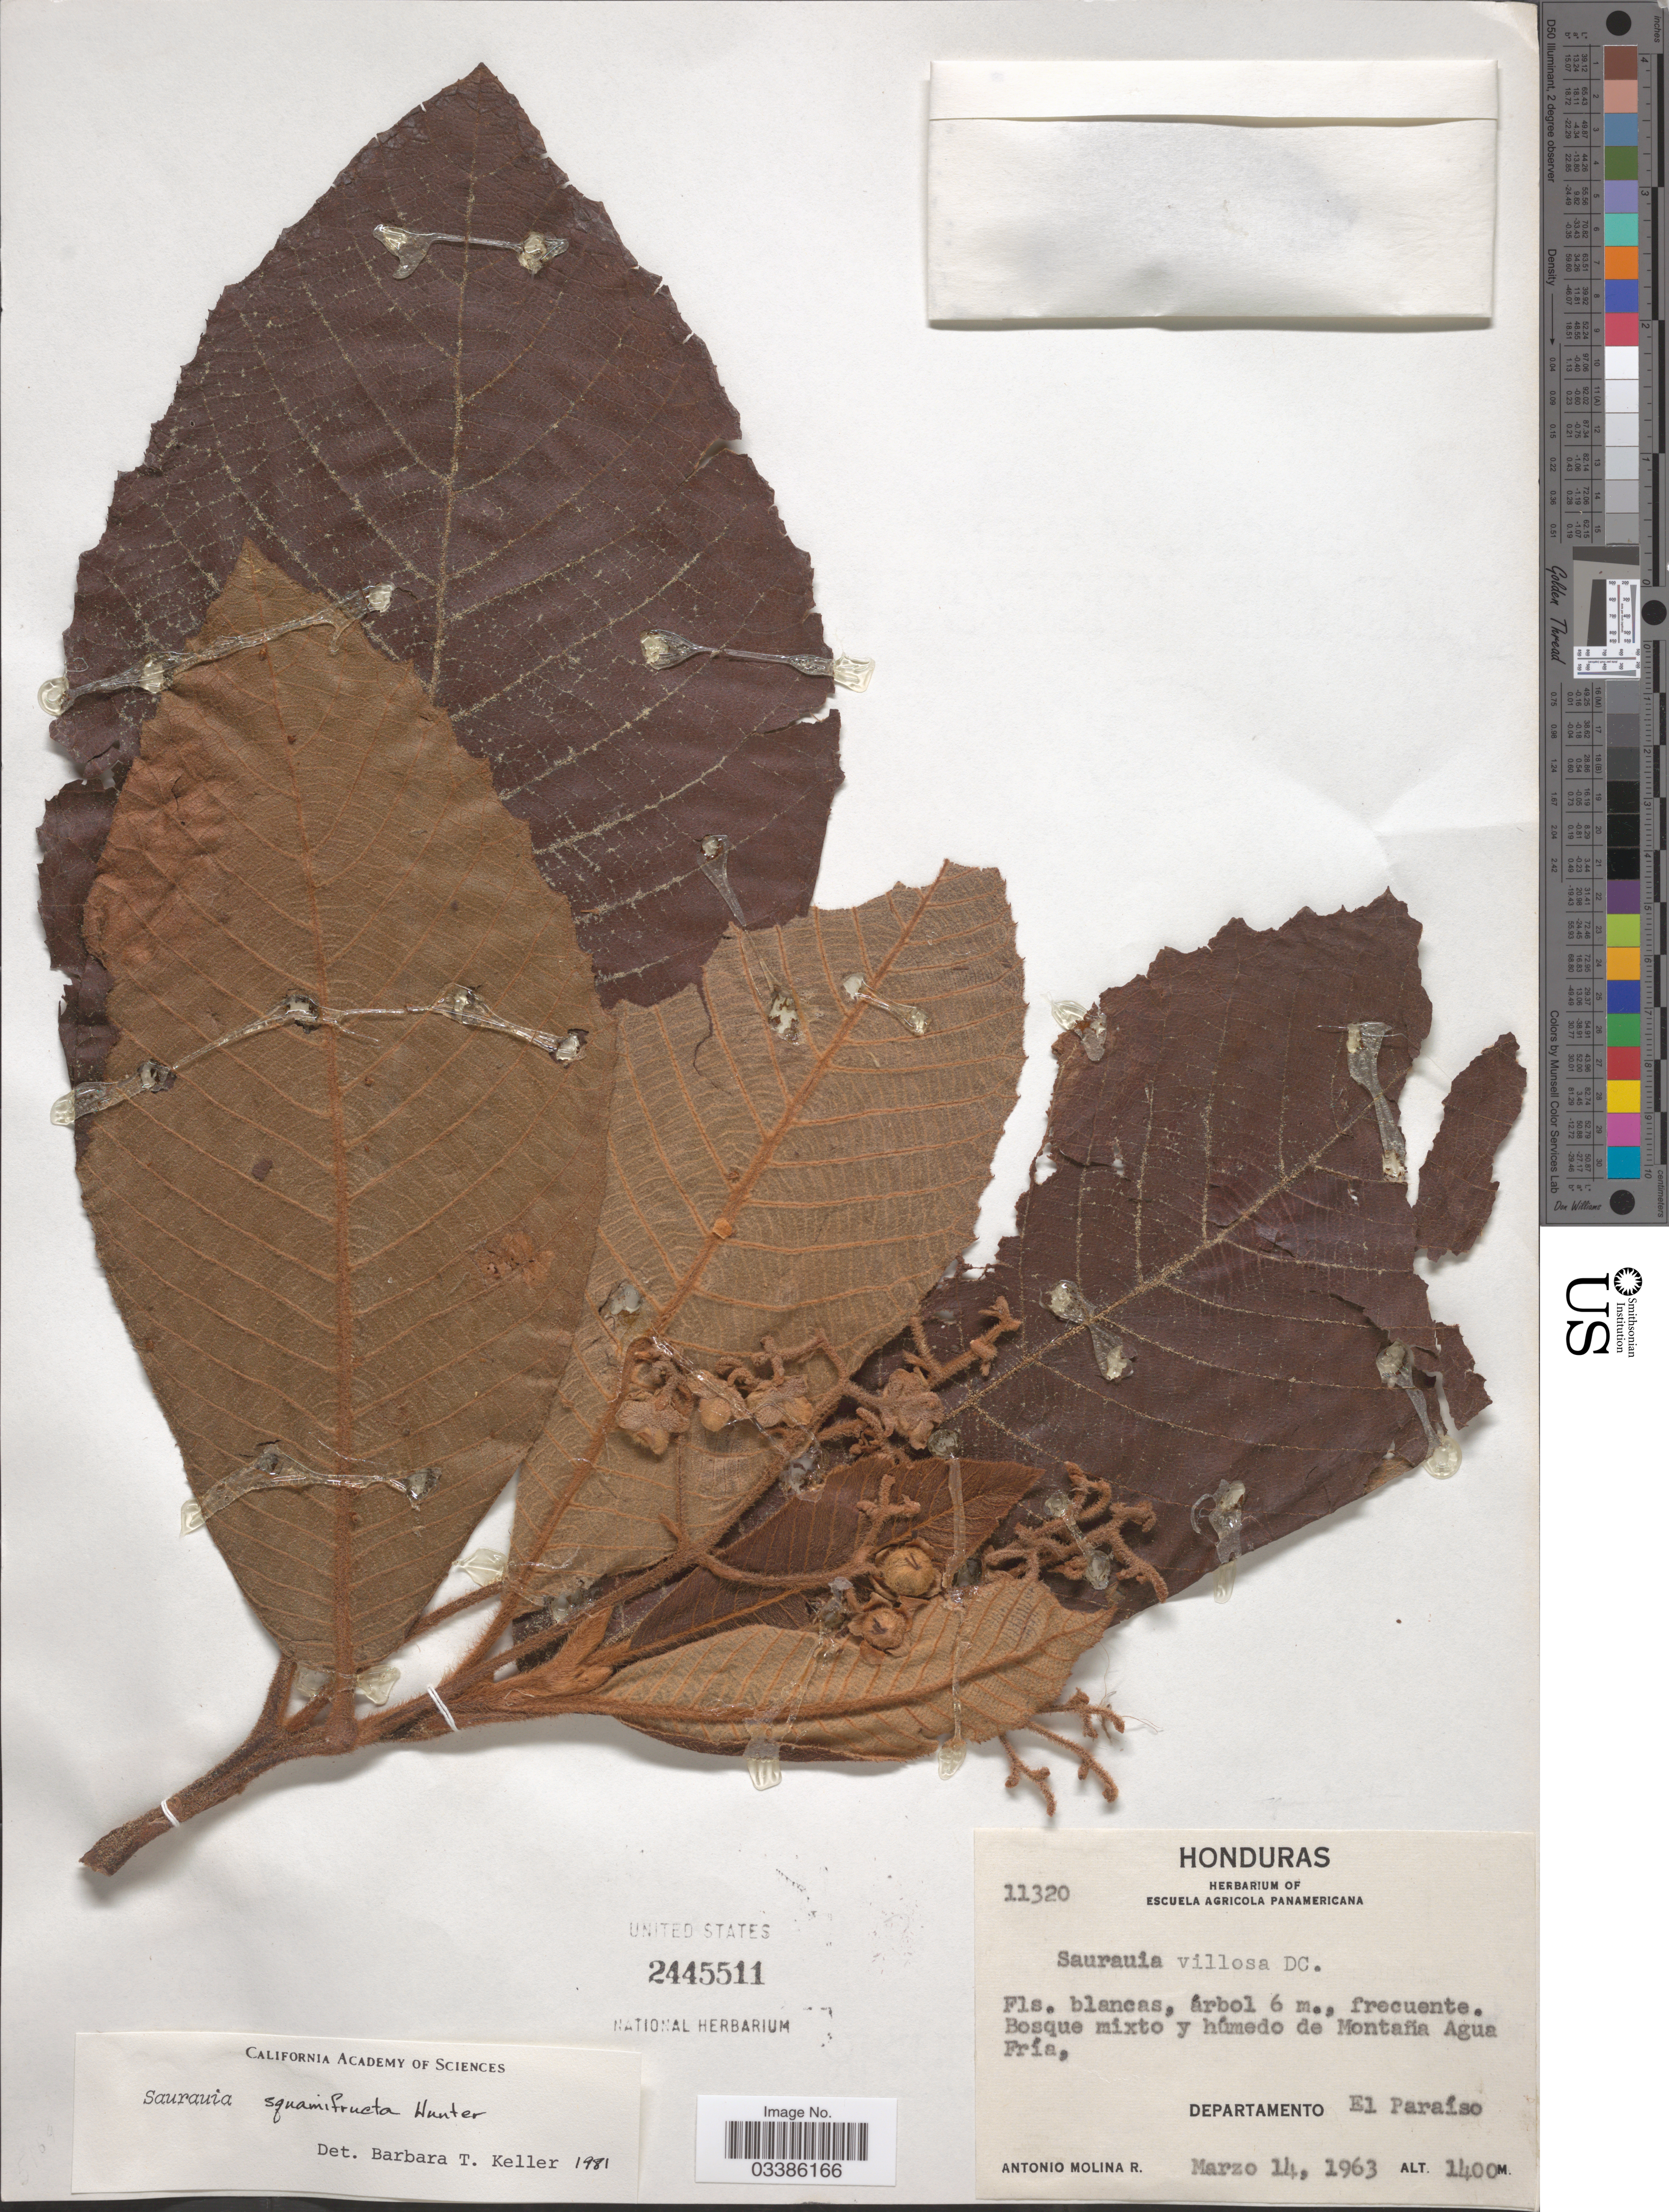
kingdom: Plantae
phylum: Tracheophyta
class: Magnoliopsida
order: Ericales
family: Actinidiaceae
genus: Saurauia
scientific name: Saurauia squamifructa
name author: G.E. Hunter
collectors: A. Molina R.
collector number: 11320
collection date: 1963-03-14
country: Honduras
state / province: El Paraíso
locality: Bosque mixto y húmedo de Montaña Agua Fría, Departamento El Paraíso.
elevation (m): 1400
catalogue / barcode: US 2445511